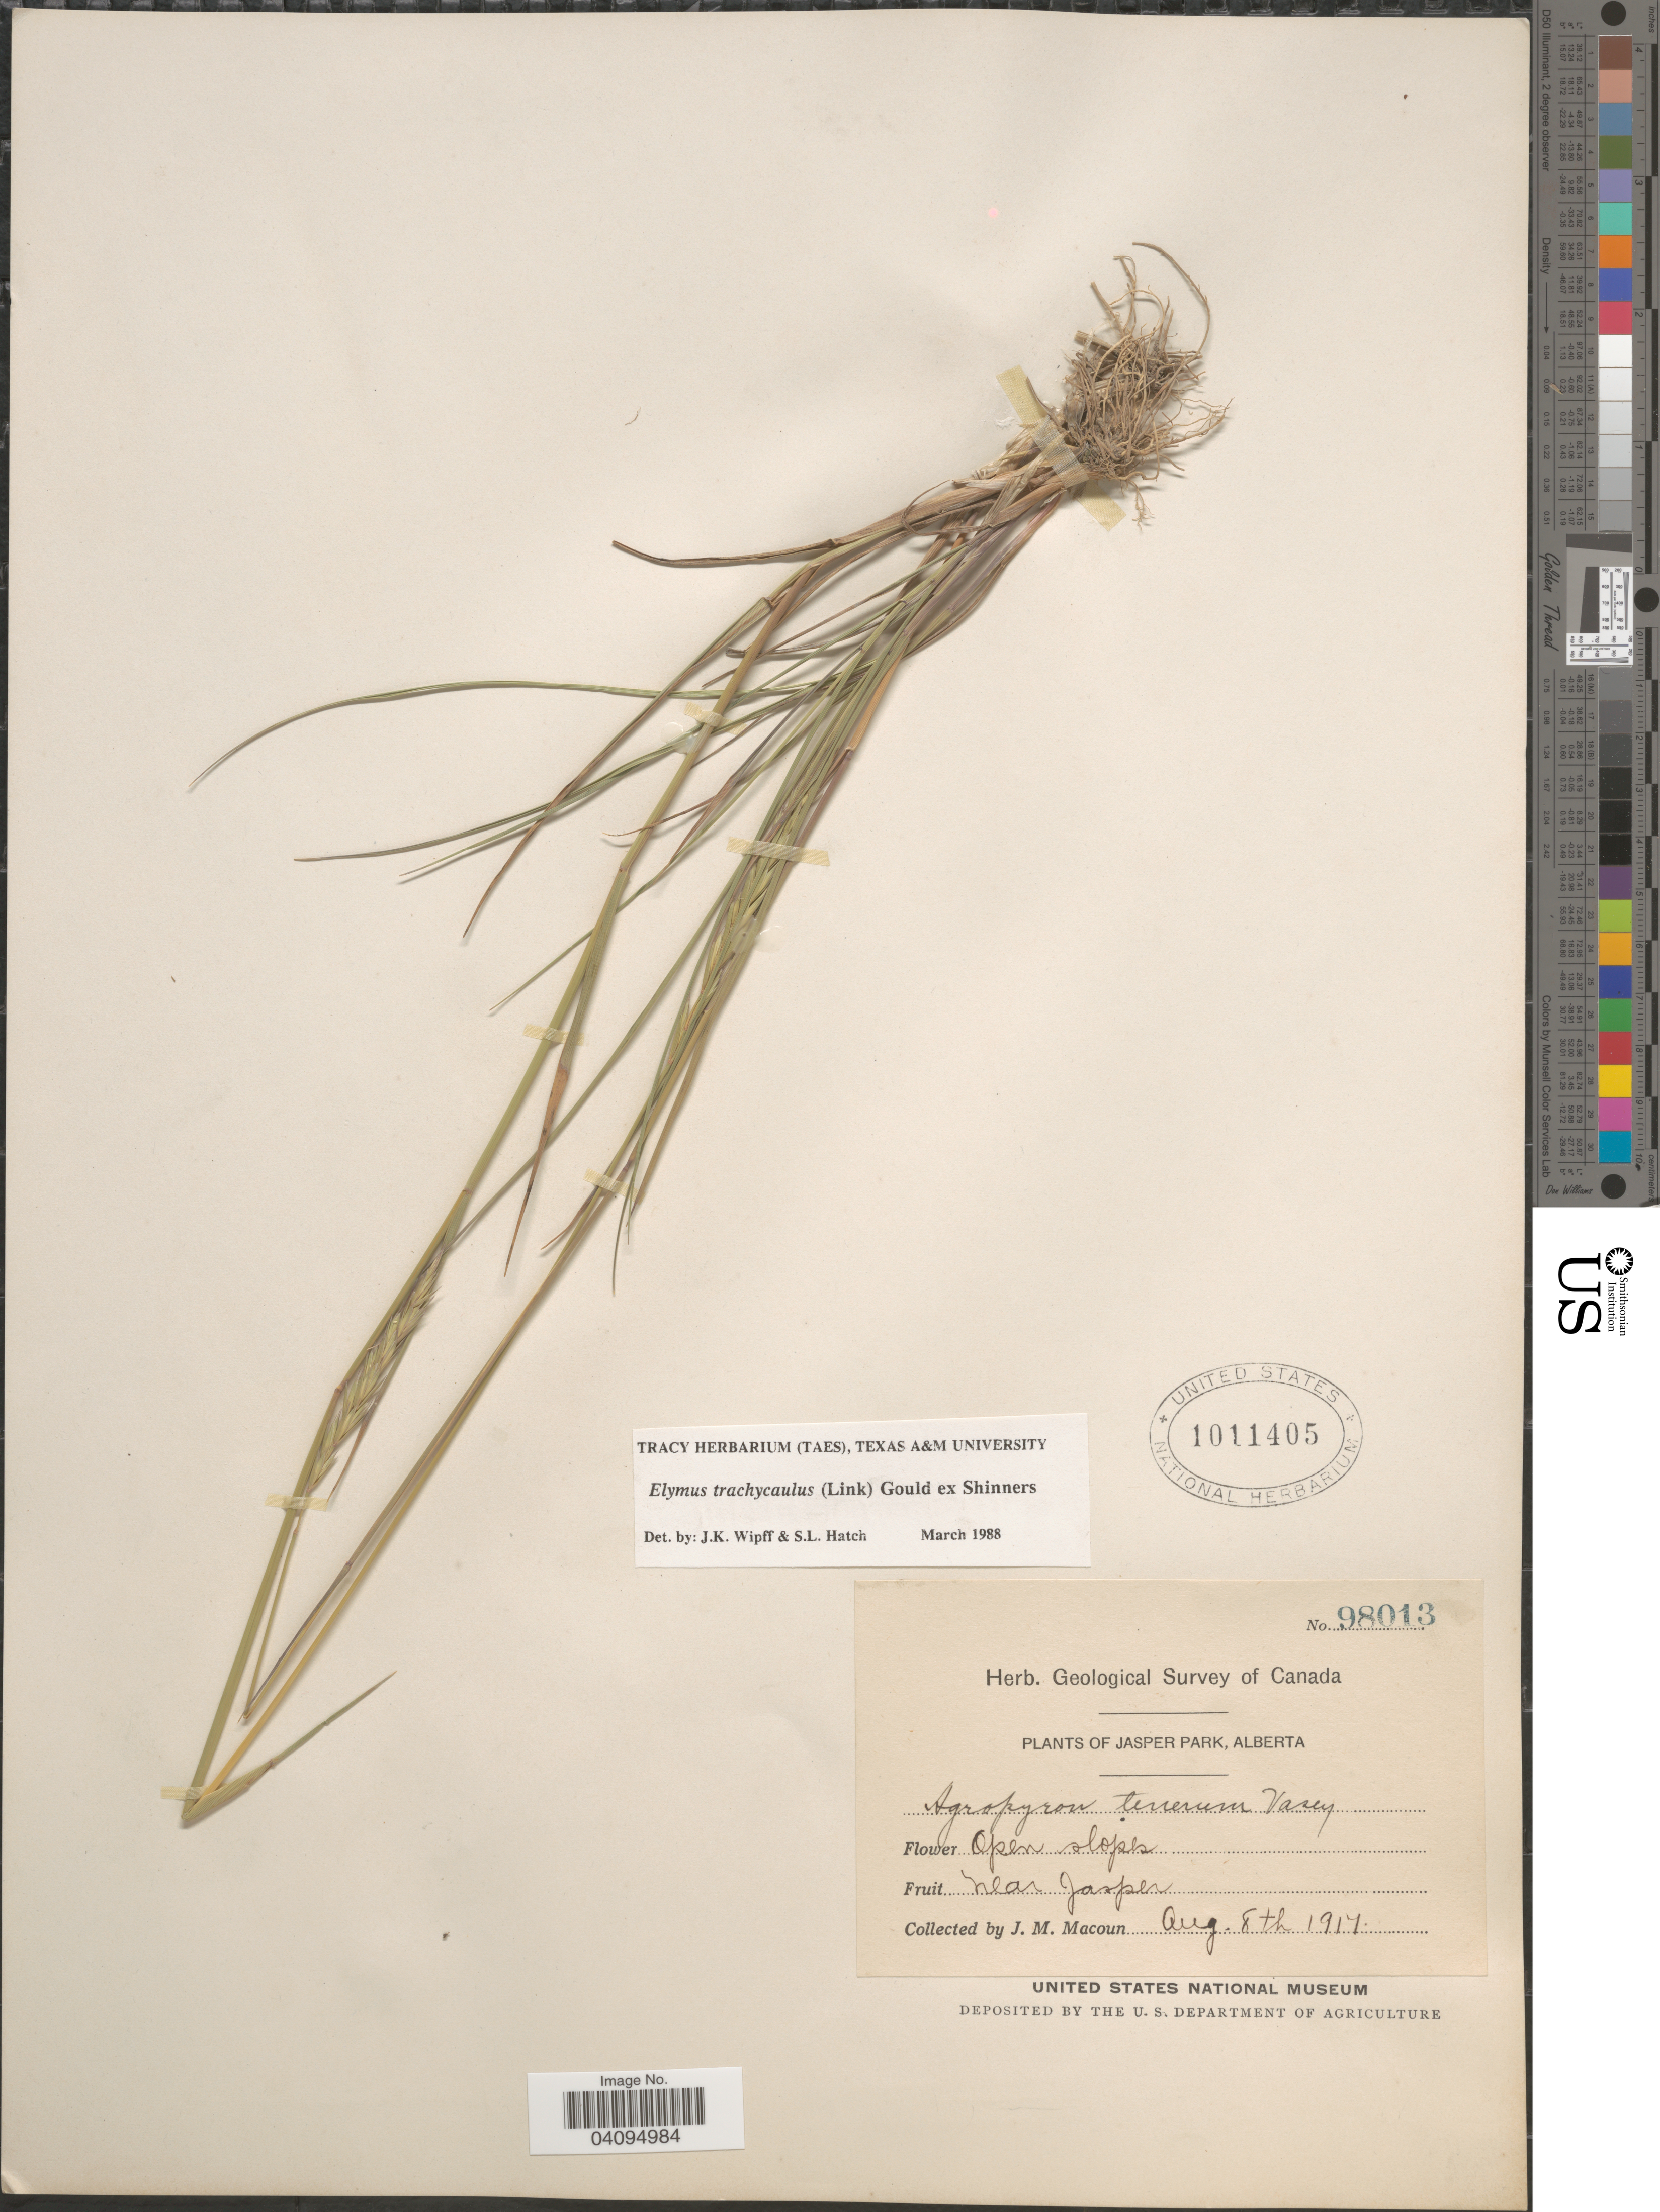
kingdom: Plantae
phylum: Tracheophyta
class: Liliopsida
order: Poales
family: Poaceae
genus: Elymus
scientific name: Elymus trachycaulus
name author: (Link) Gould ex Shinners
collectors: J. M. Macoun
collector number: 98013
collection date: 1917-08-08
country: Canada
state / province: Alberta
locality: Geological Survey of Canada. Jasper Park. Near Jasper.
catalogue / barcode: US 1011405